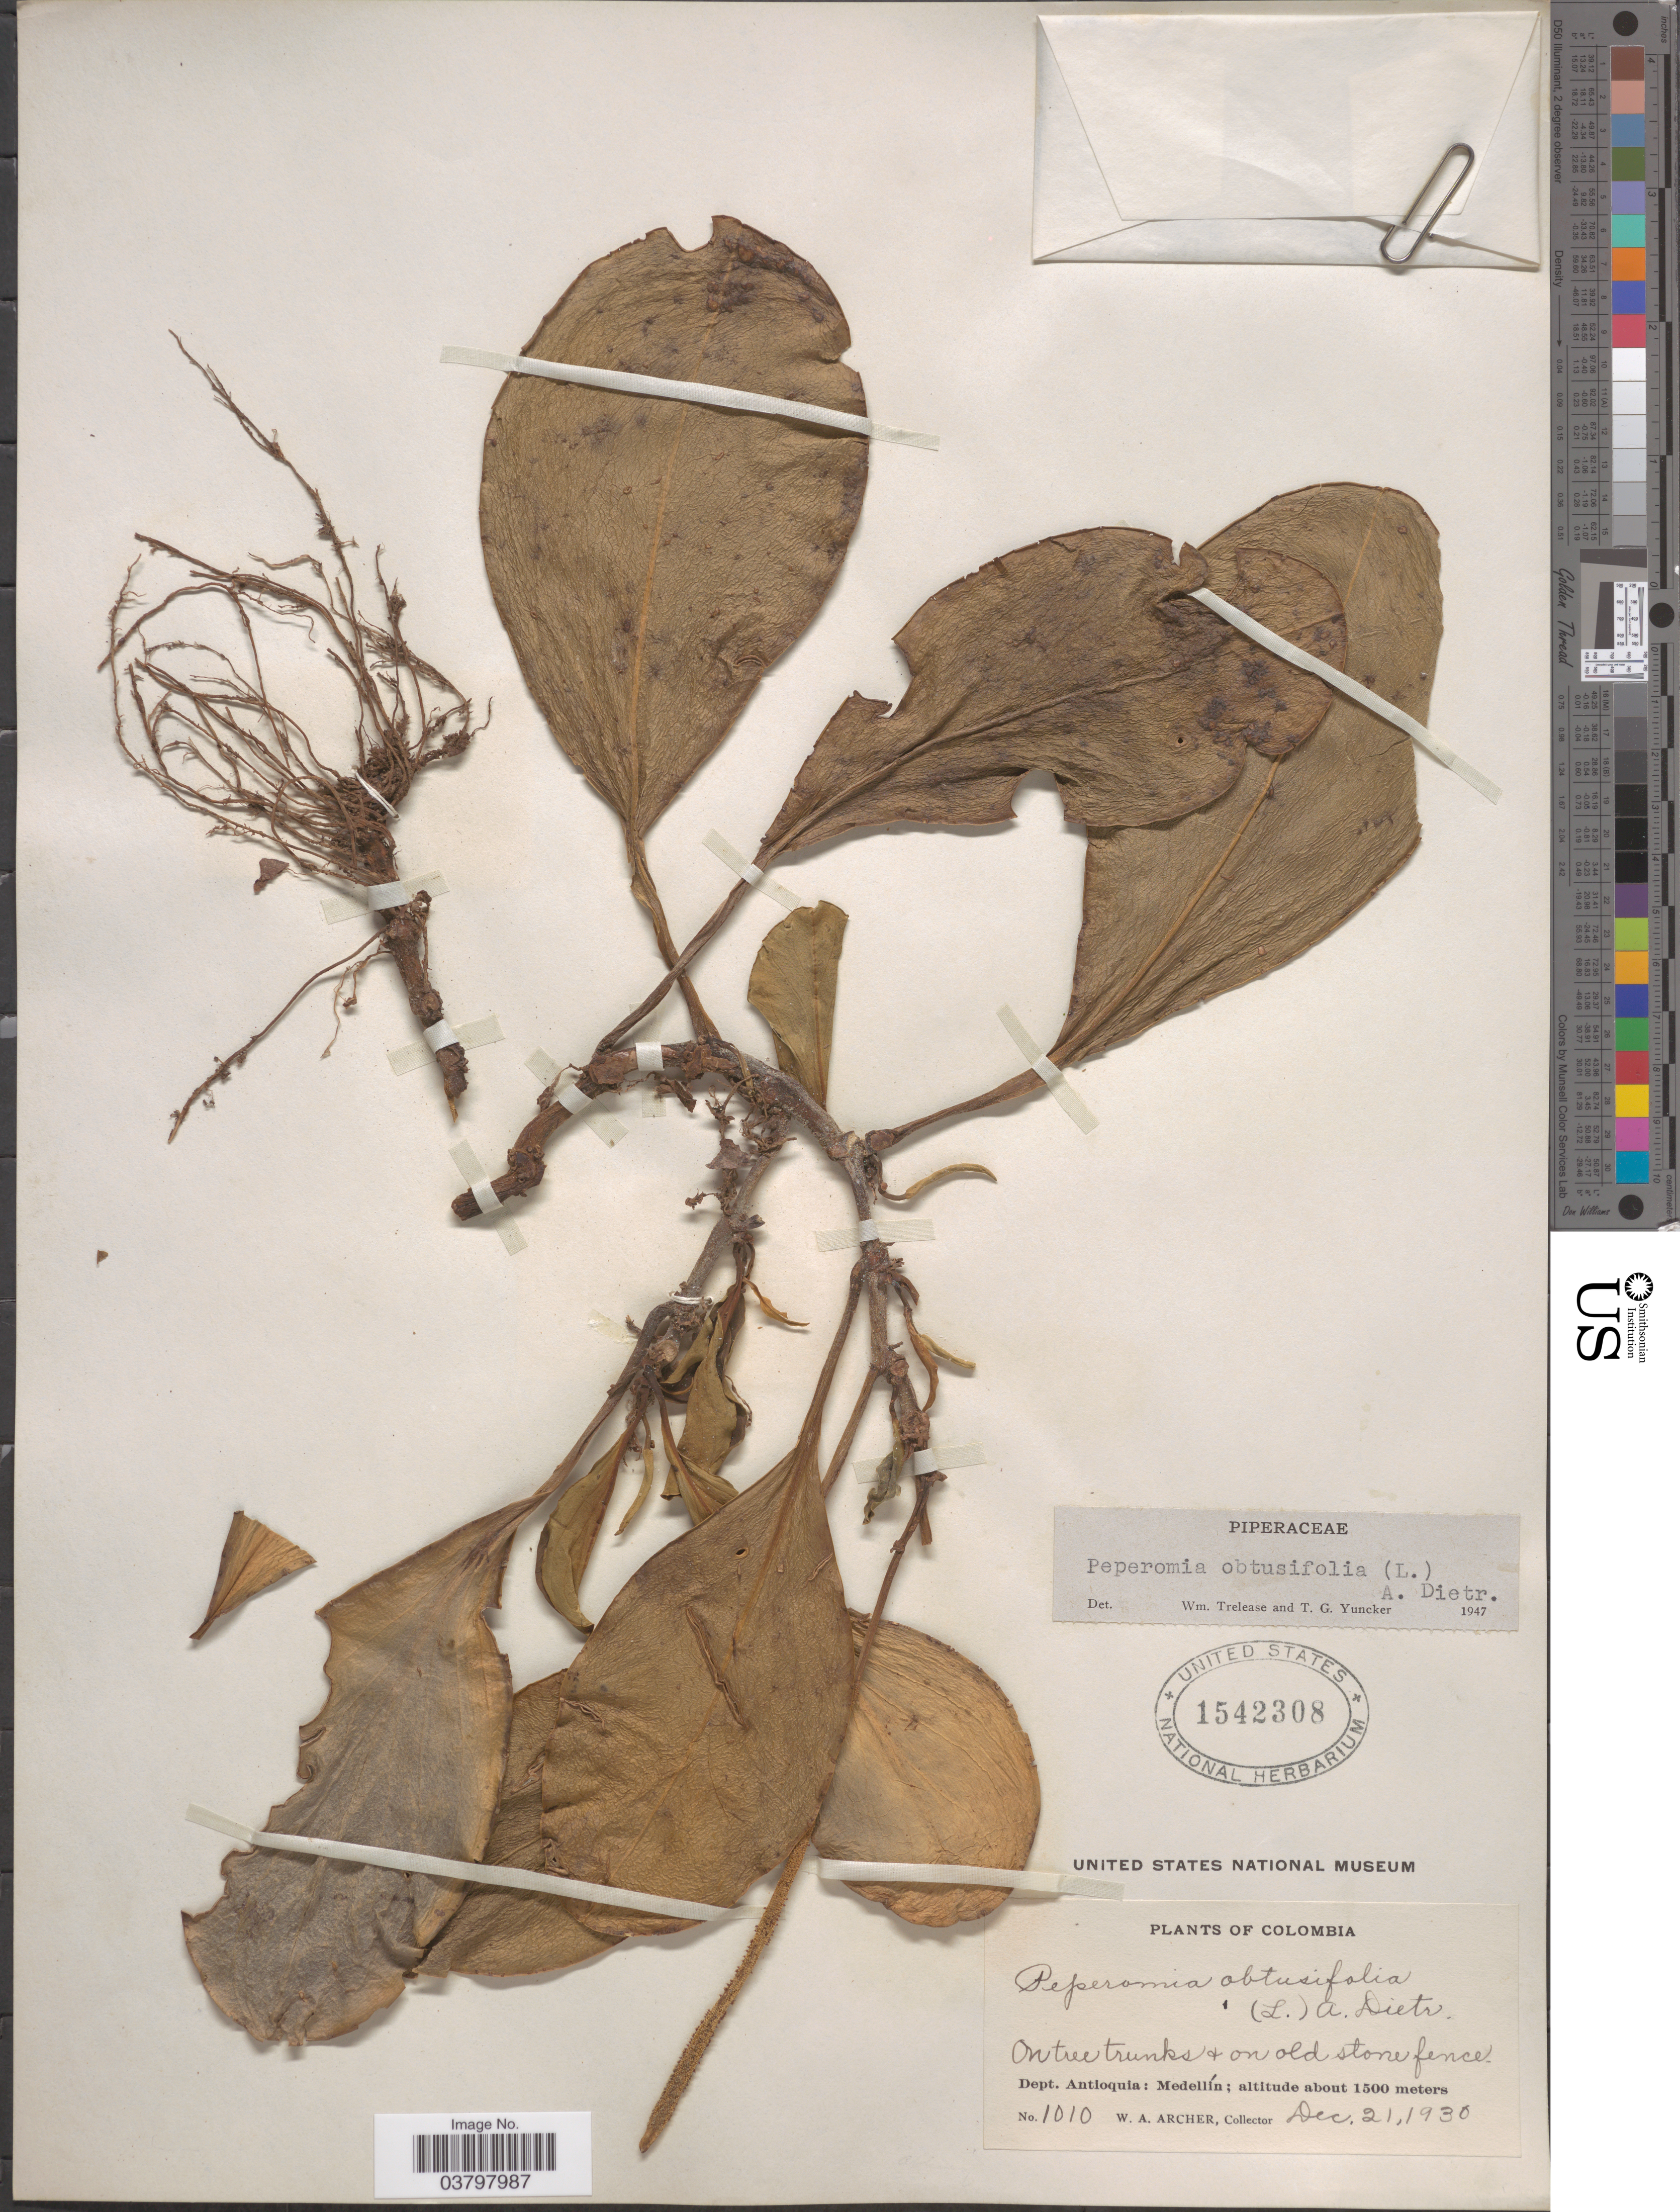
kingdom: Plantae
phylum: Tracheophyta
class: Magnoliopsida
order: Piperales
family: Piperaceae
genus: Peperomia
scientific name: Peperomia obtusifolia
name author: (L.) A. Dietr.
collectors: W. Archer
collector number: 1010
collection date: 1930-12-21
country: Colombia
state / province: Antioquia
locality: Dept. Antioquia: Medellín.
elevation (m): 1500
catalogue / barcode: US 1542308